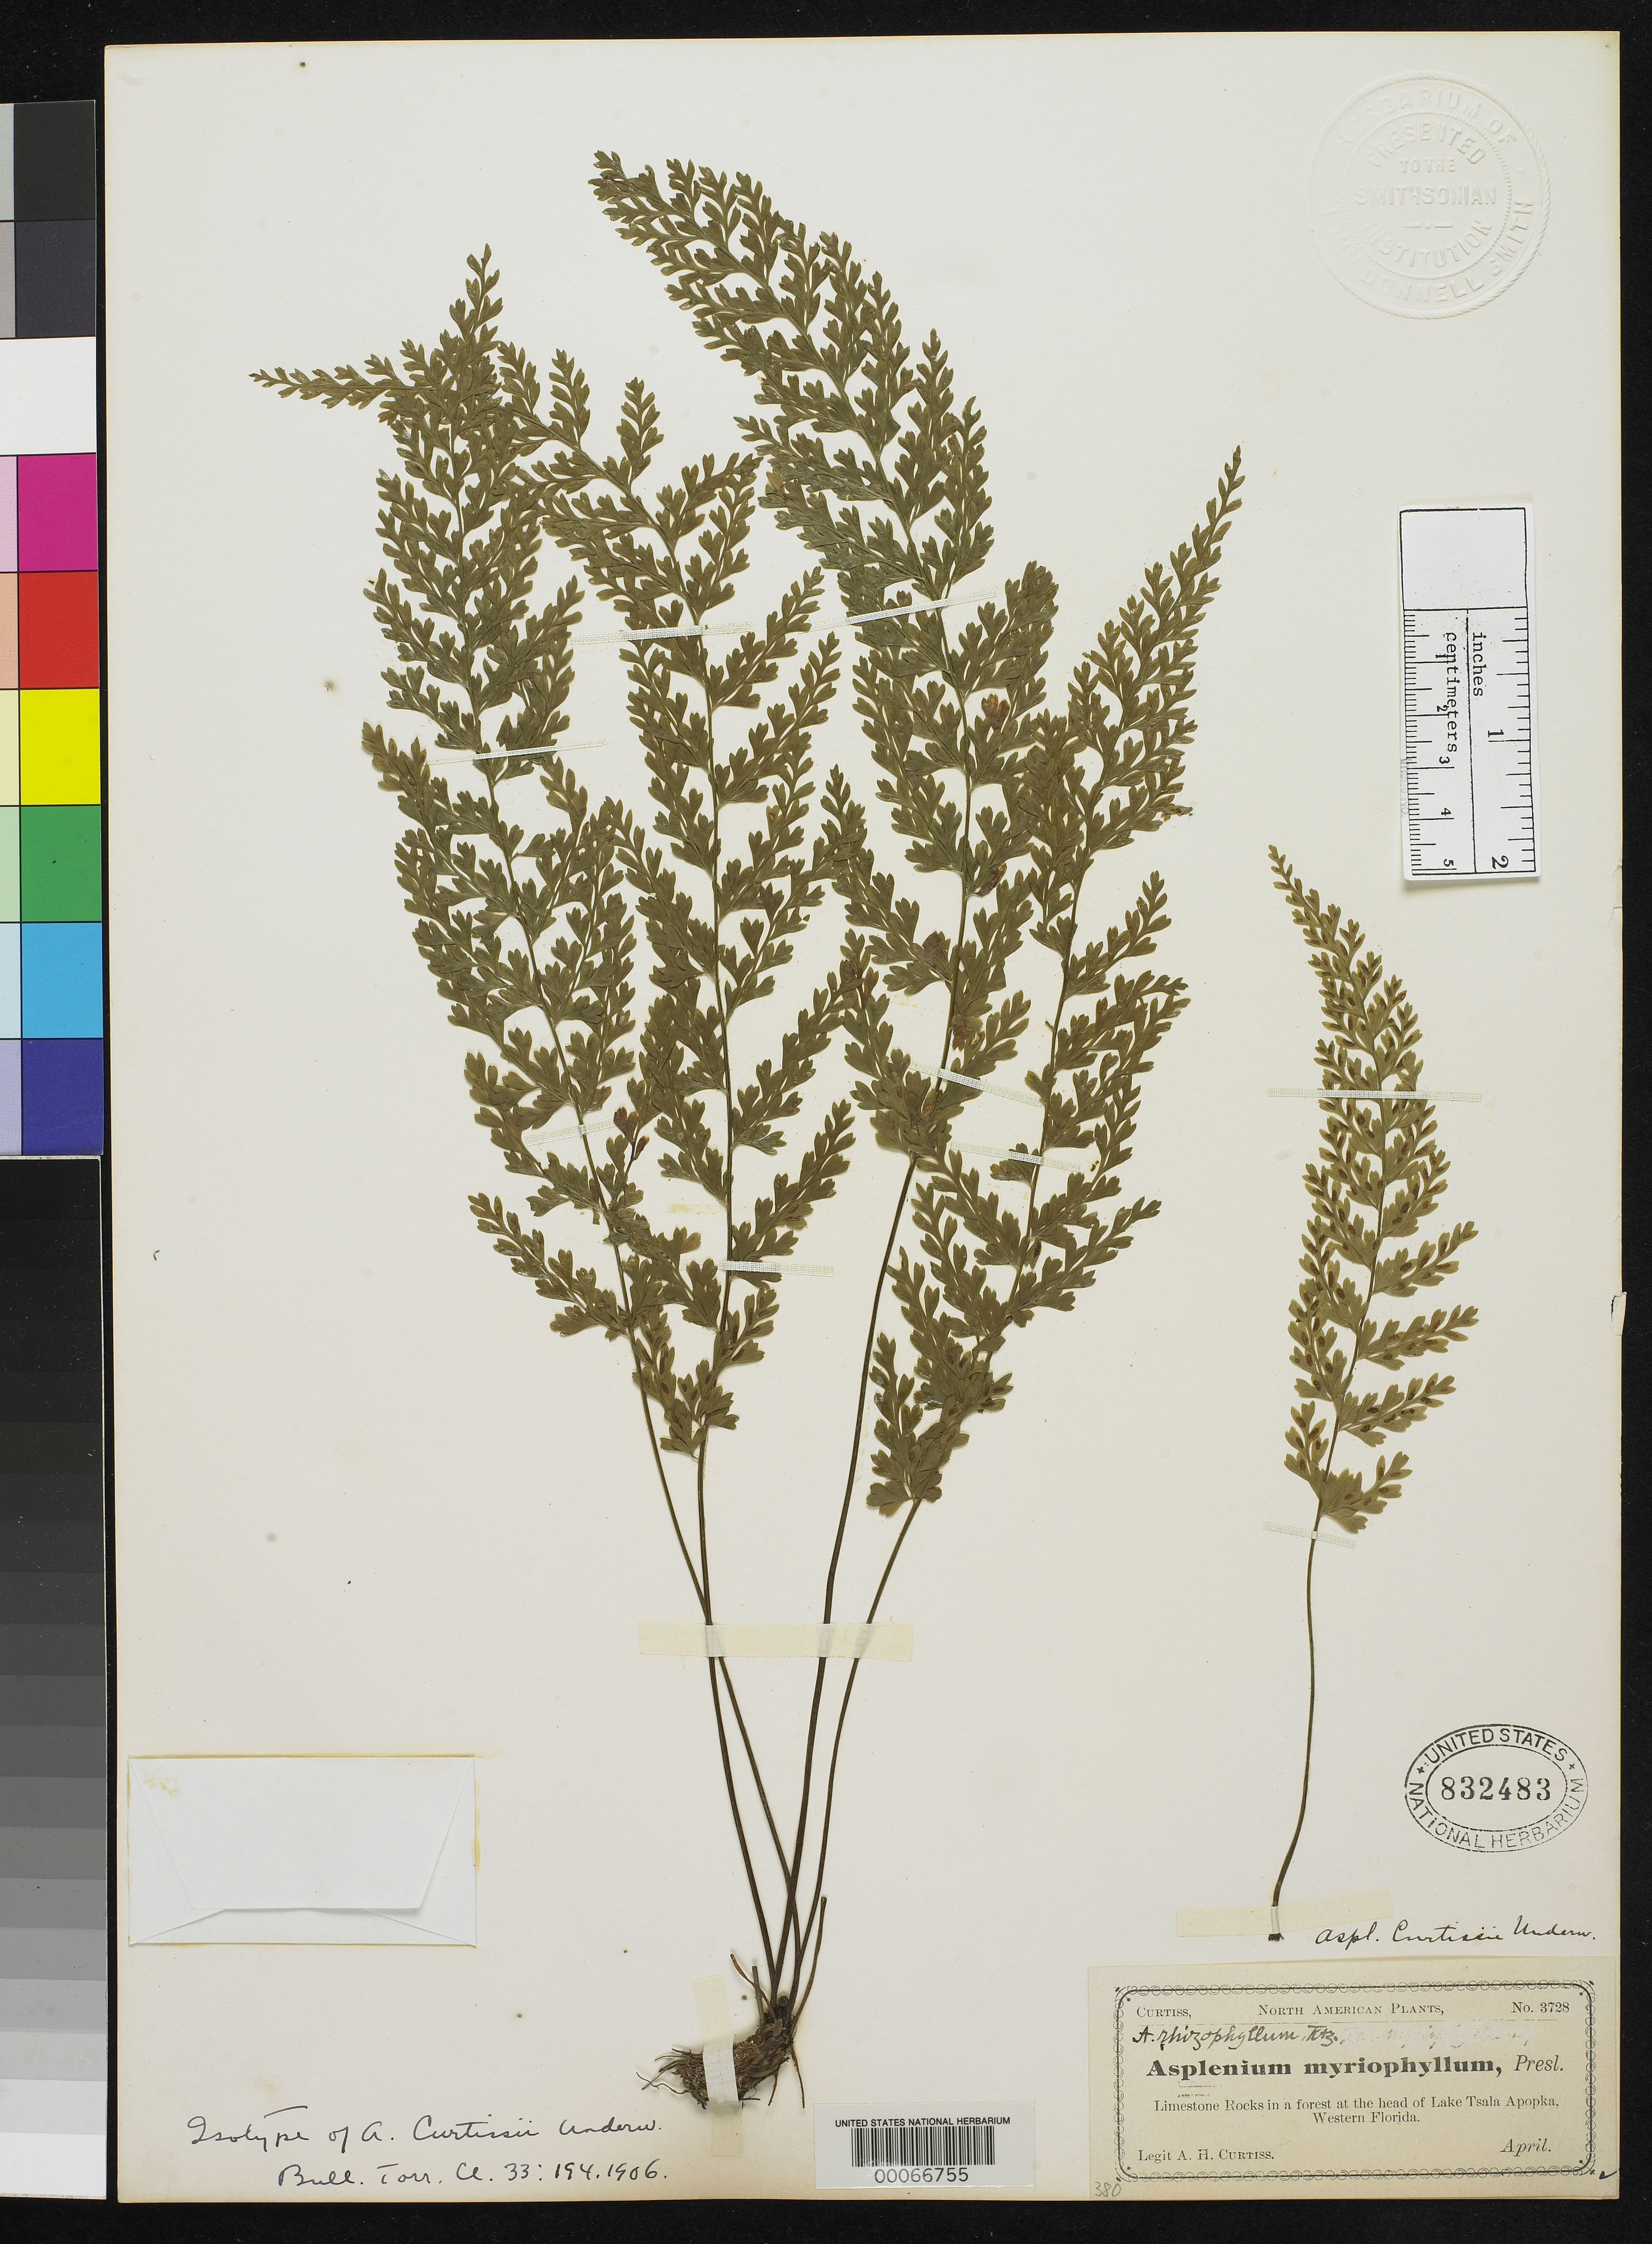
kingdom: Plantae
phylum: Tracheophyta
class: Polypodiopsida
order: Polypodiales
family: Aspleniaceae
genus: Asplenium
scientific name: Asplenium curtissii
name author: Underw.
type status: Type Collection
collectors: A. H. Curtiss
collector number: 3728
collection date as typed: March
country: United States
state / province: Florida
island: Umbrella Key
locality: Umbrella Key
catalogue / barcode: US 832483